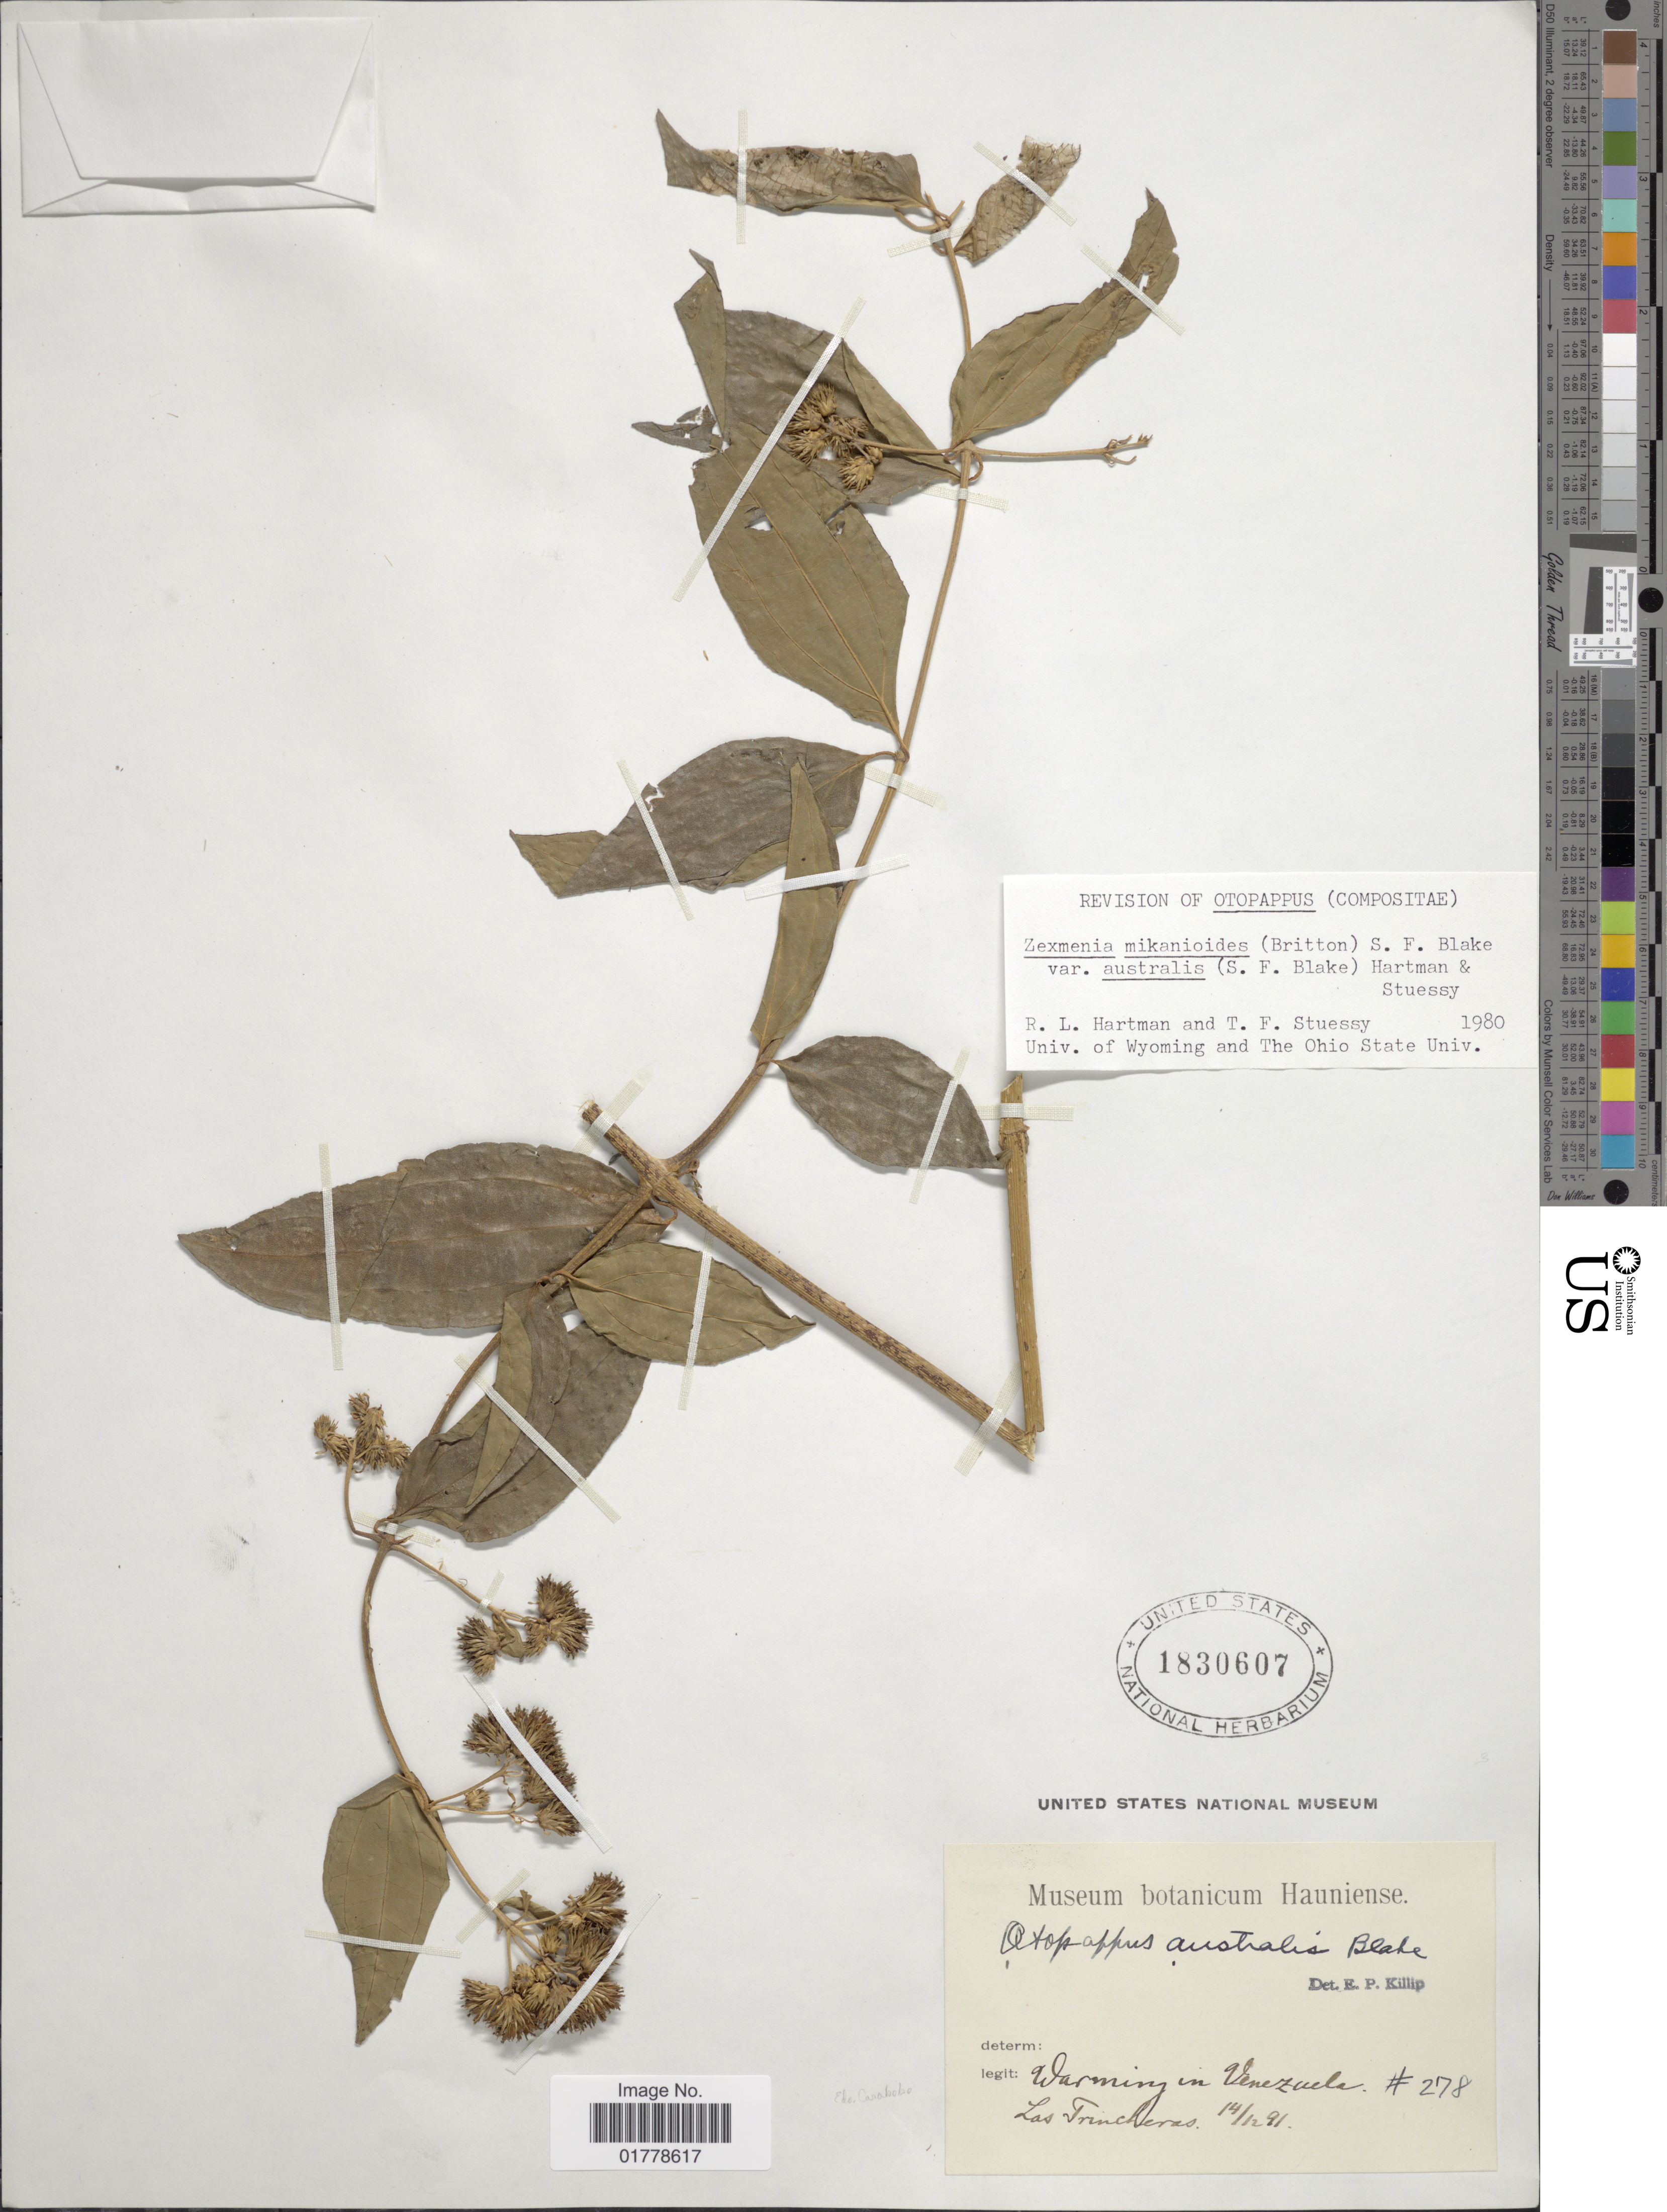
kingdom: Plantae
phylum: Tracheophyta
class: Magnoliopsida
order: Asterales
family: Asteraceae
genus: Oblivia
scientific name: Oblivia mikanioides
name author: (Britton) Strother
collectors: Warming, --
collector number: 278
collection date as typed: Transcribed d/m/y: 14/12/91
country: Venezuela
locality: Las Trincheras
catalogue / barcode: US 1830607